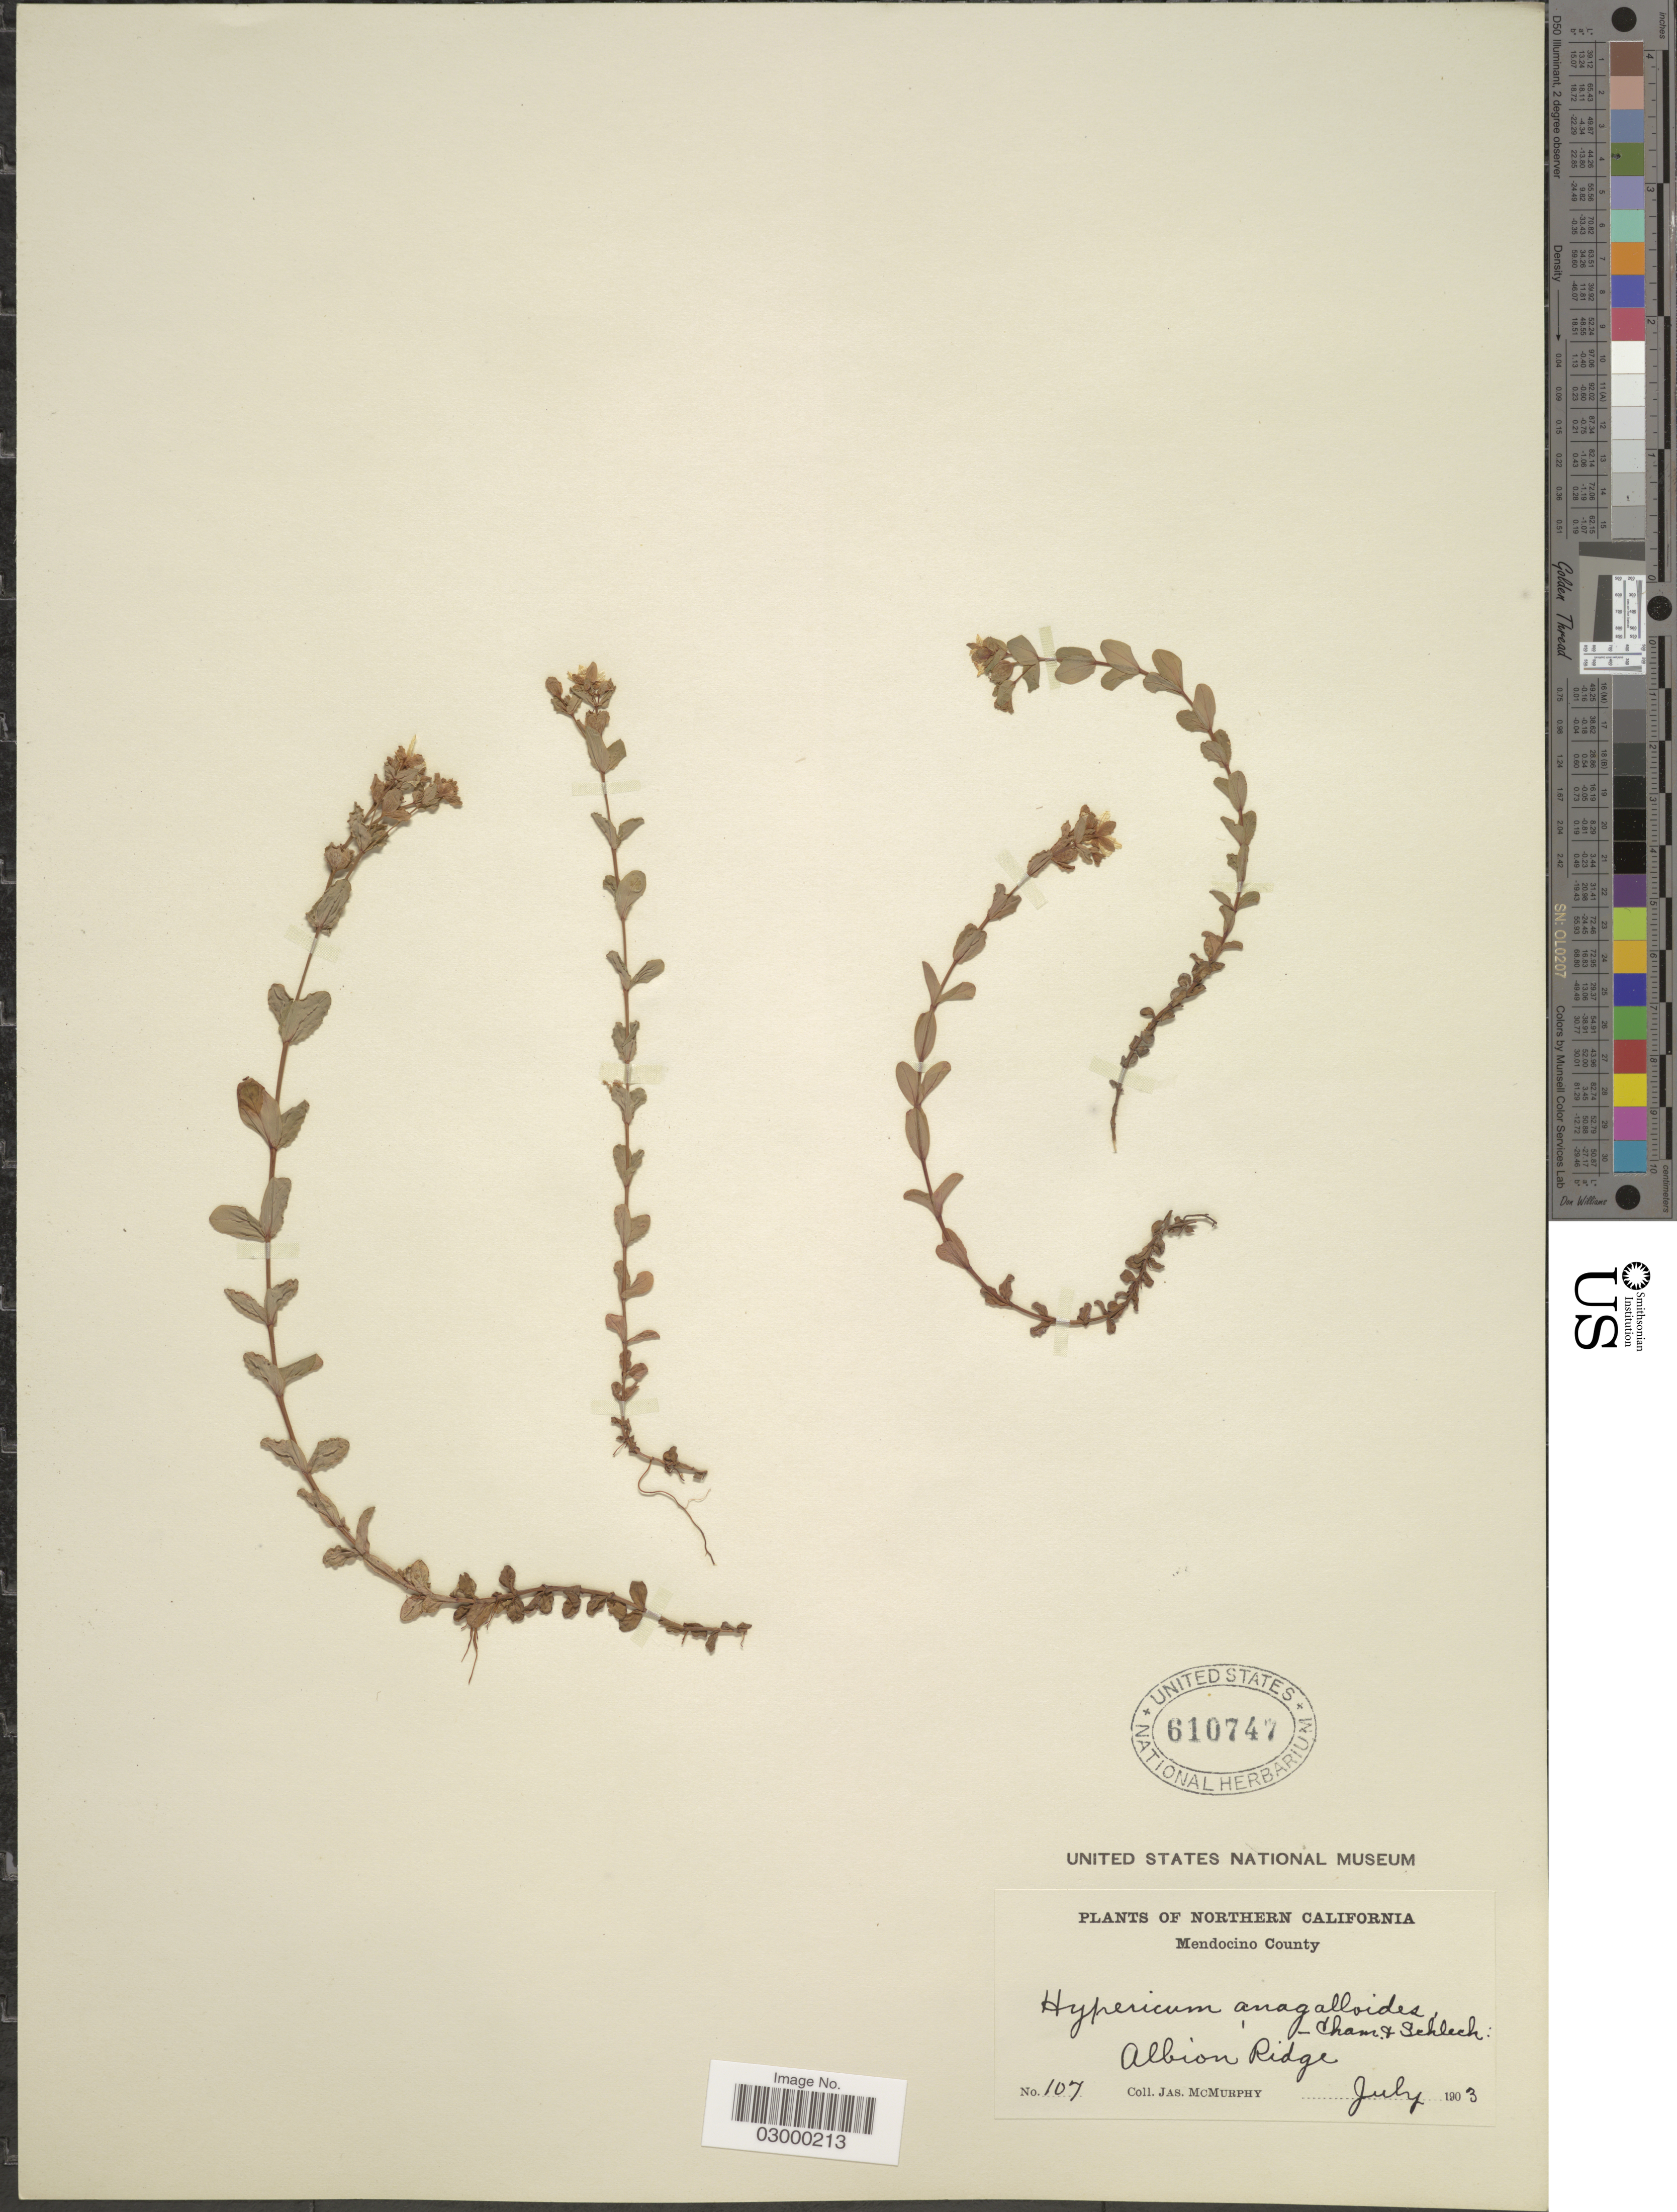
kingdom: Plantae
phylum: Tracheophyta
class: Magnoliopsida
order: Malpighiales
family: Hypericaceae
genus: Hypericum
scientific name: Hypericum anagalloides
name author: Cham. & Schltdl.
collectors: J. McMurphy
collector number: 107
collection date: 1903-07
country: United States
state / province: California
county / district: Mendocino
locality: Northern California, Mendocino County, Albion Ridge.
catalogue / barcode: US 610747